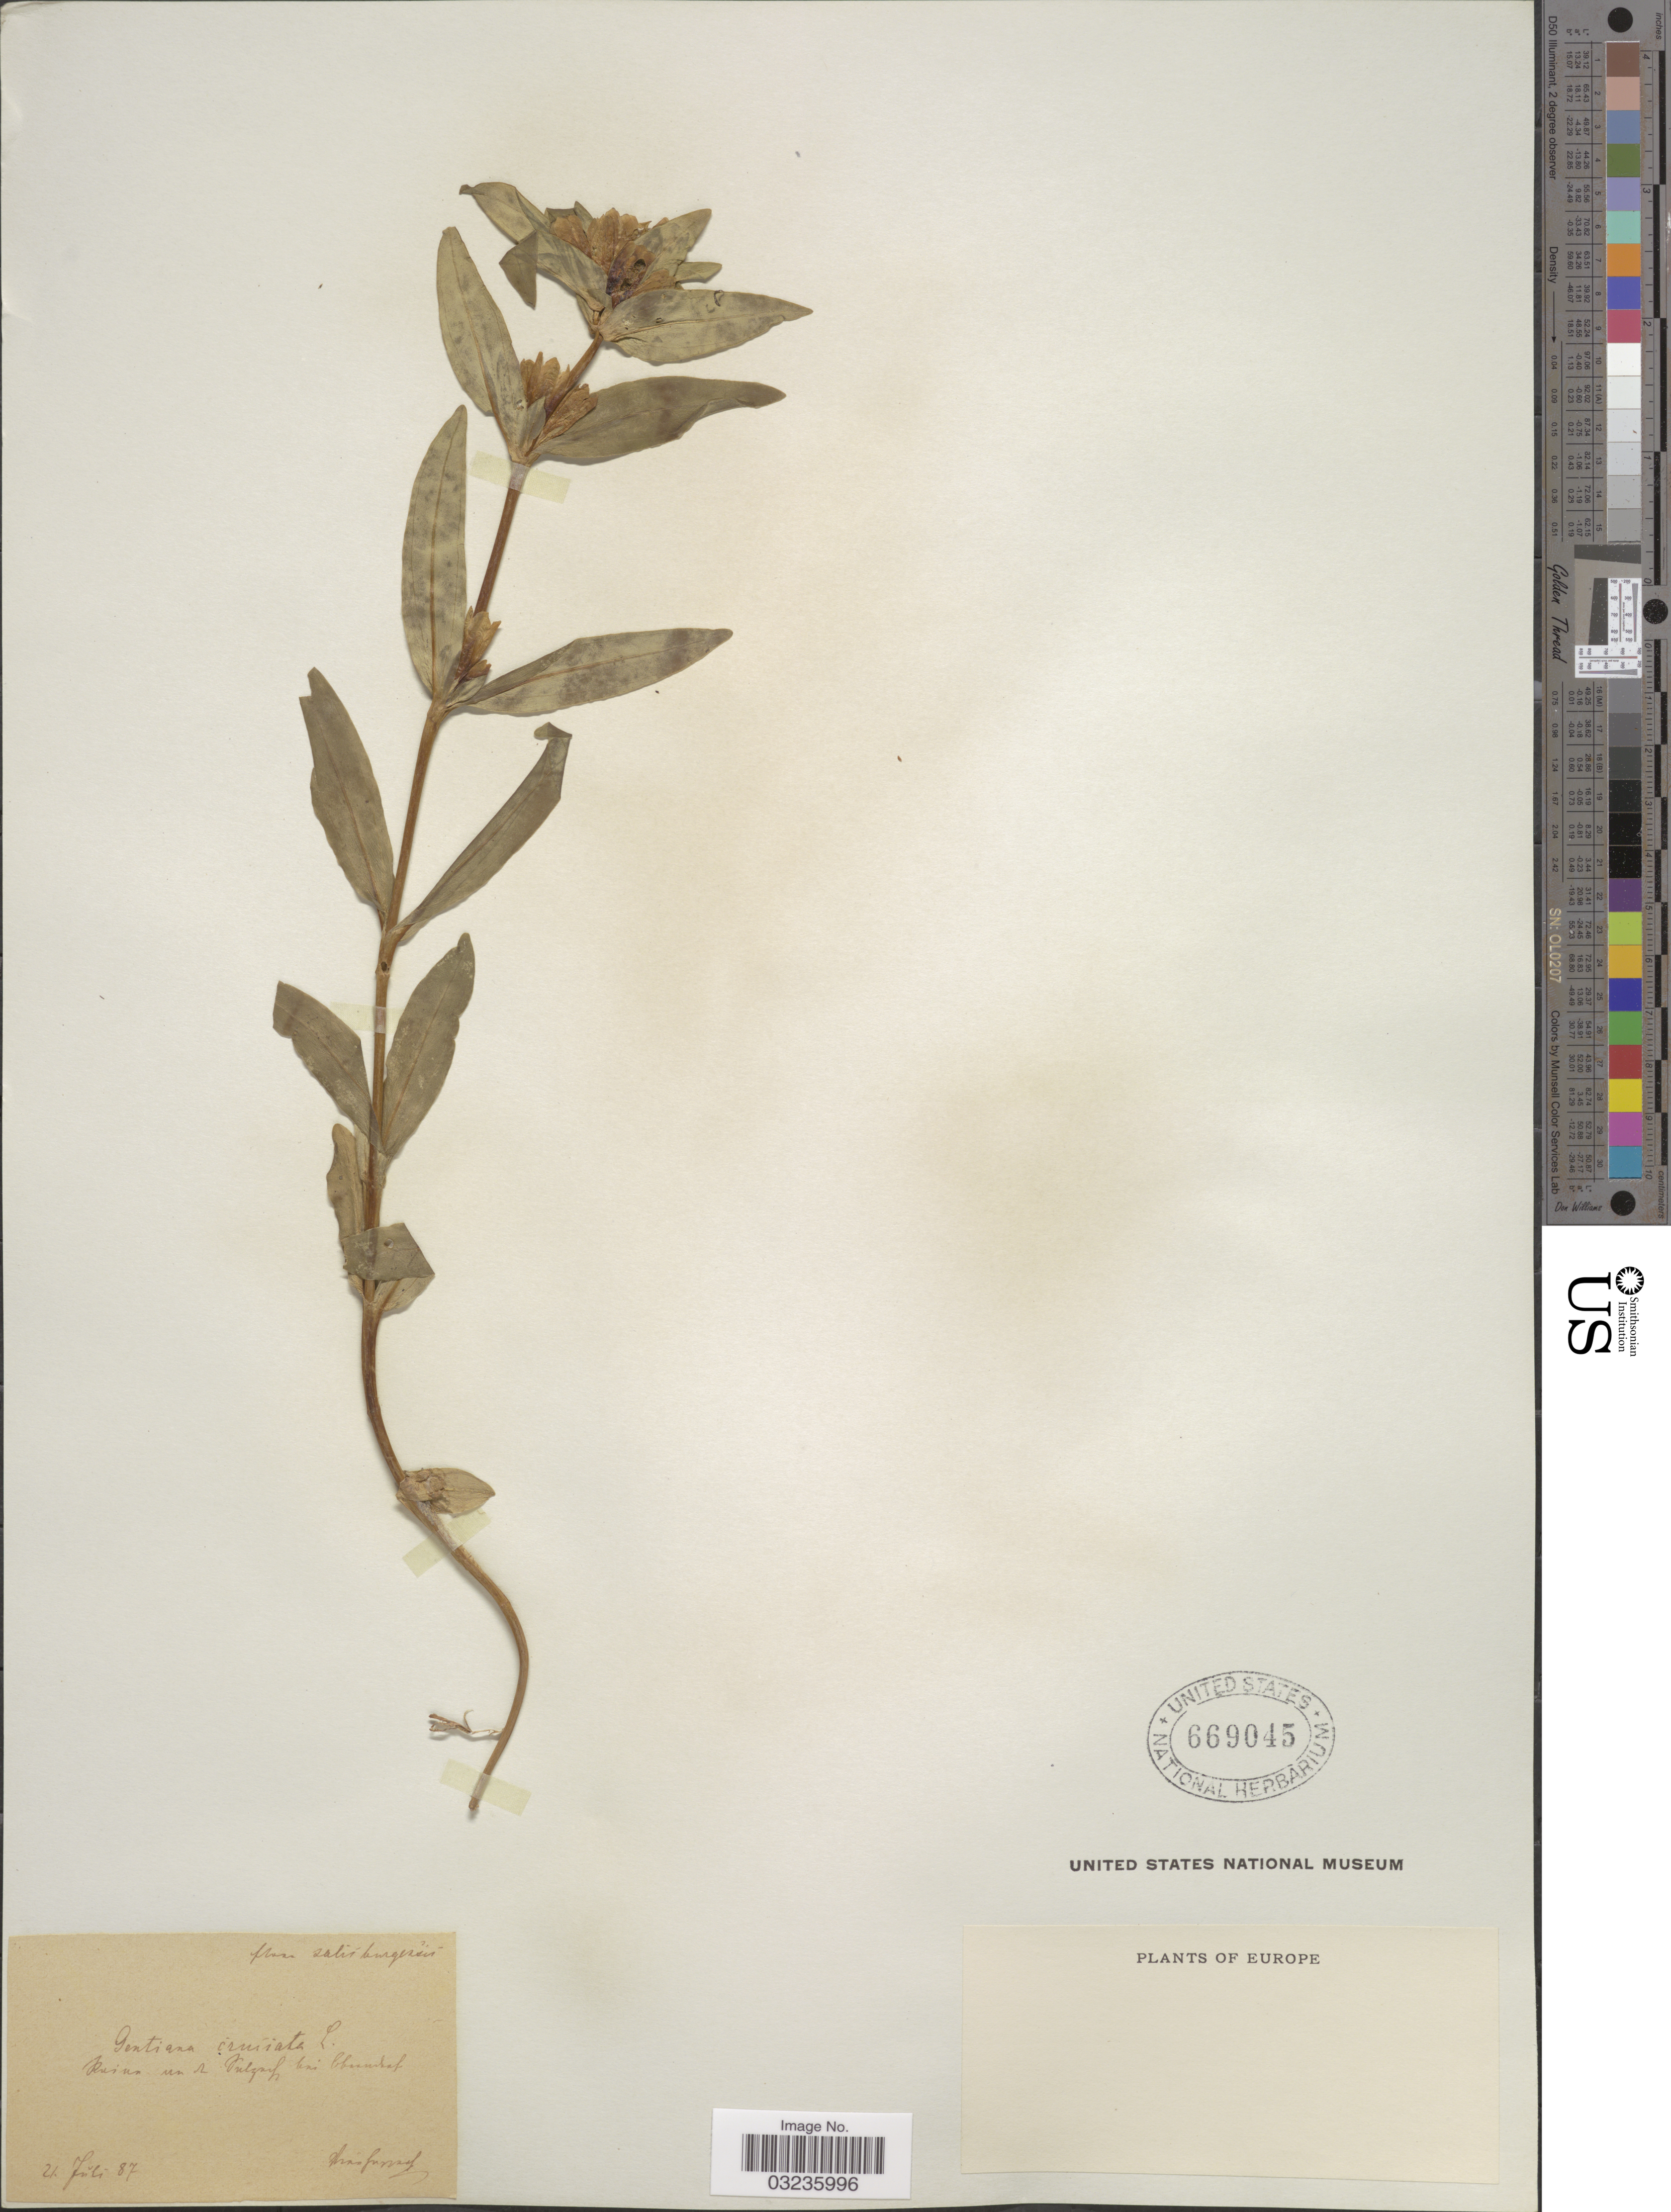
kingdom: Plantae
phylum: Tracheophyta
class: Magnoliopsida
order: Gentianales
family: Gentianaceae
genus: Gentiana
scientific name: Gentiana cruciata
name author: L.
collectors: F. Vierhapper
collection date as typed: Transcribed d/m/y: 21/7/87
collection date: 1887-07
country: Austria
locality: Flora Salisburgensis, Raine an d. Salzach bei Oberndorf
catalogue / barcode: US 669045